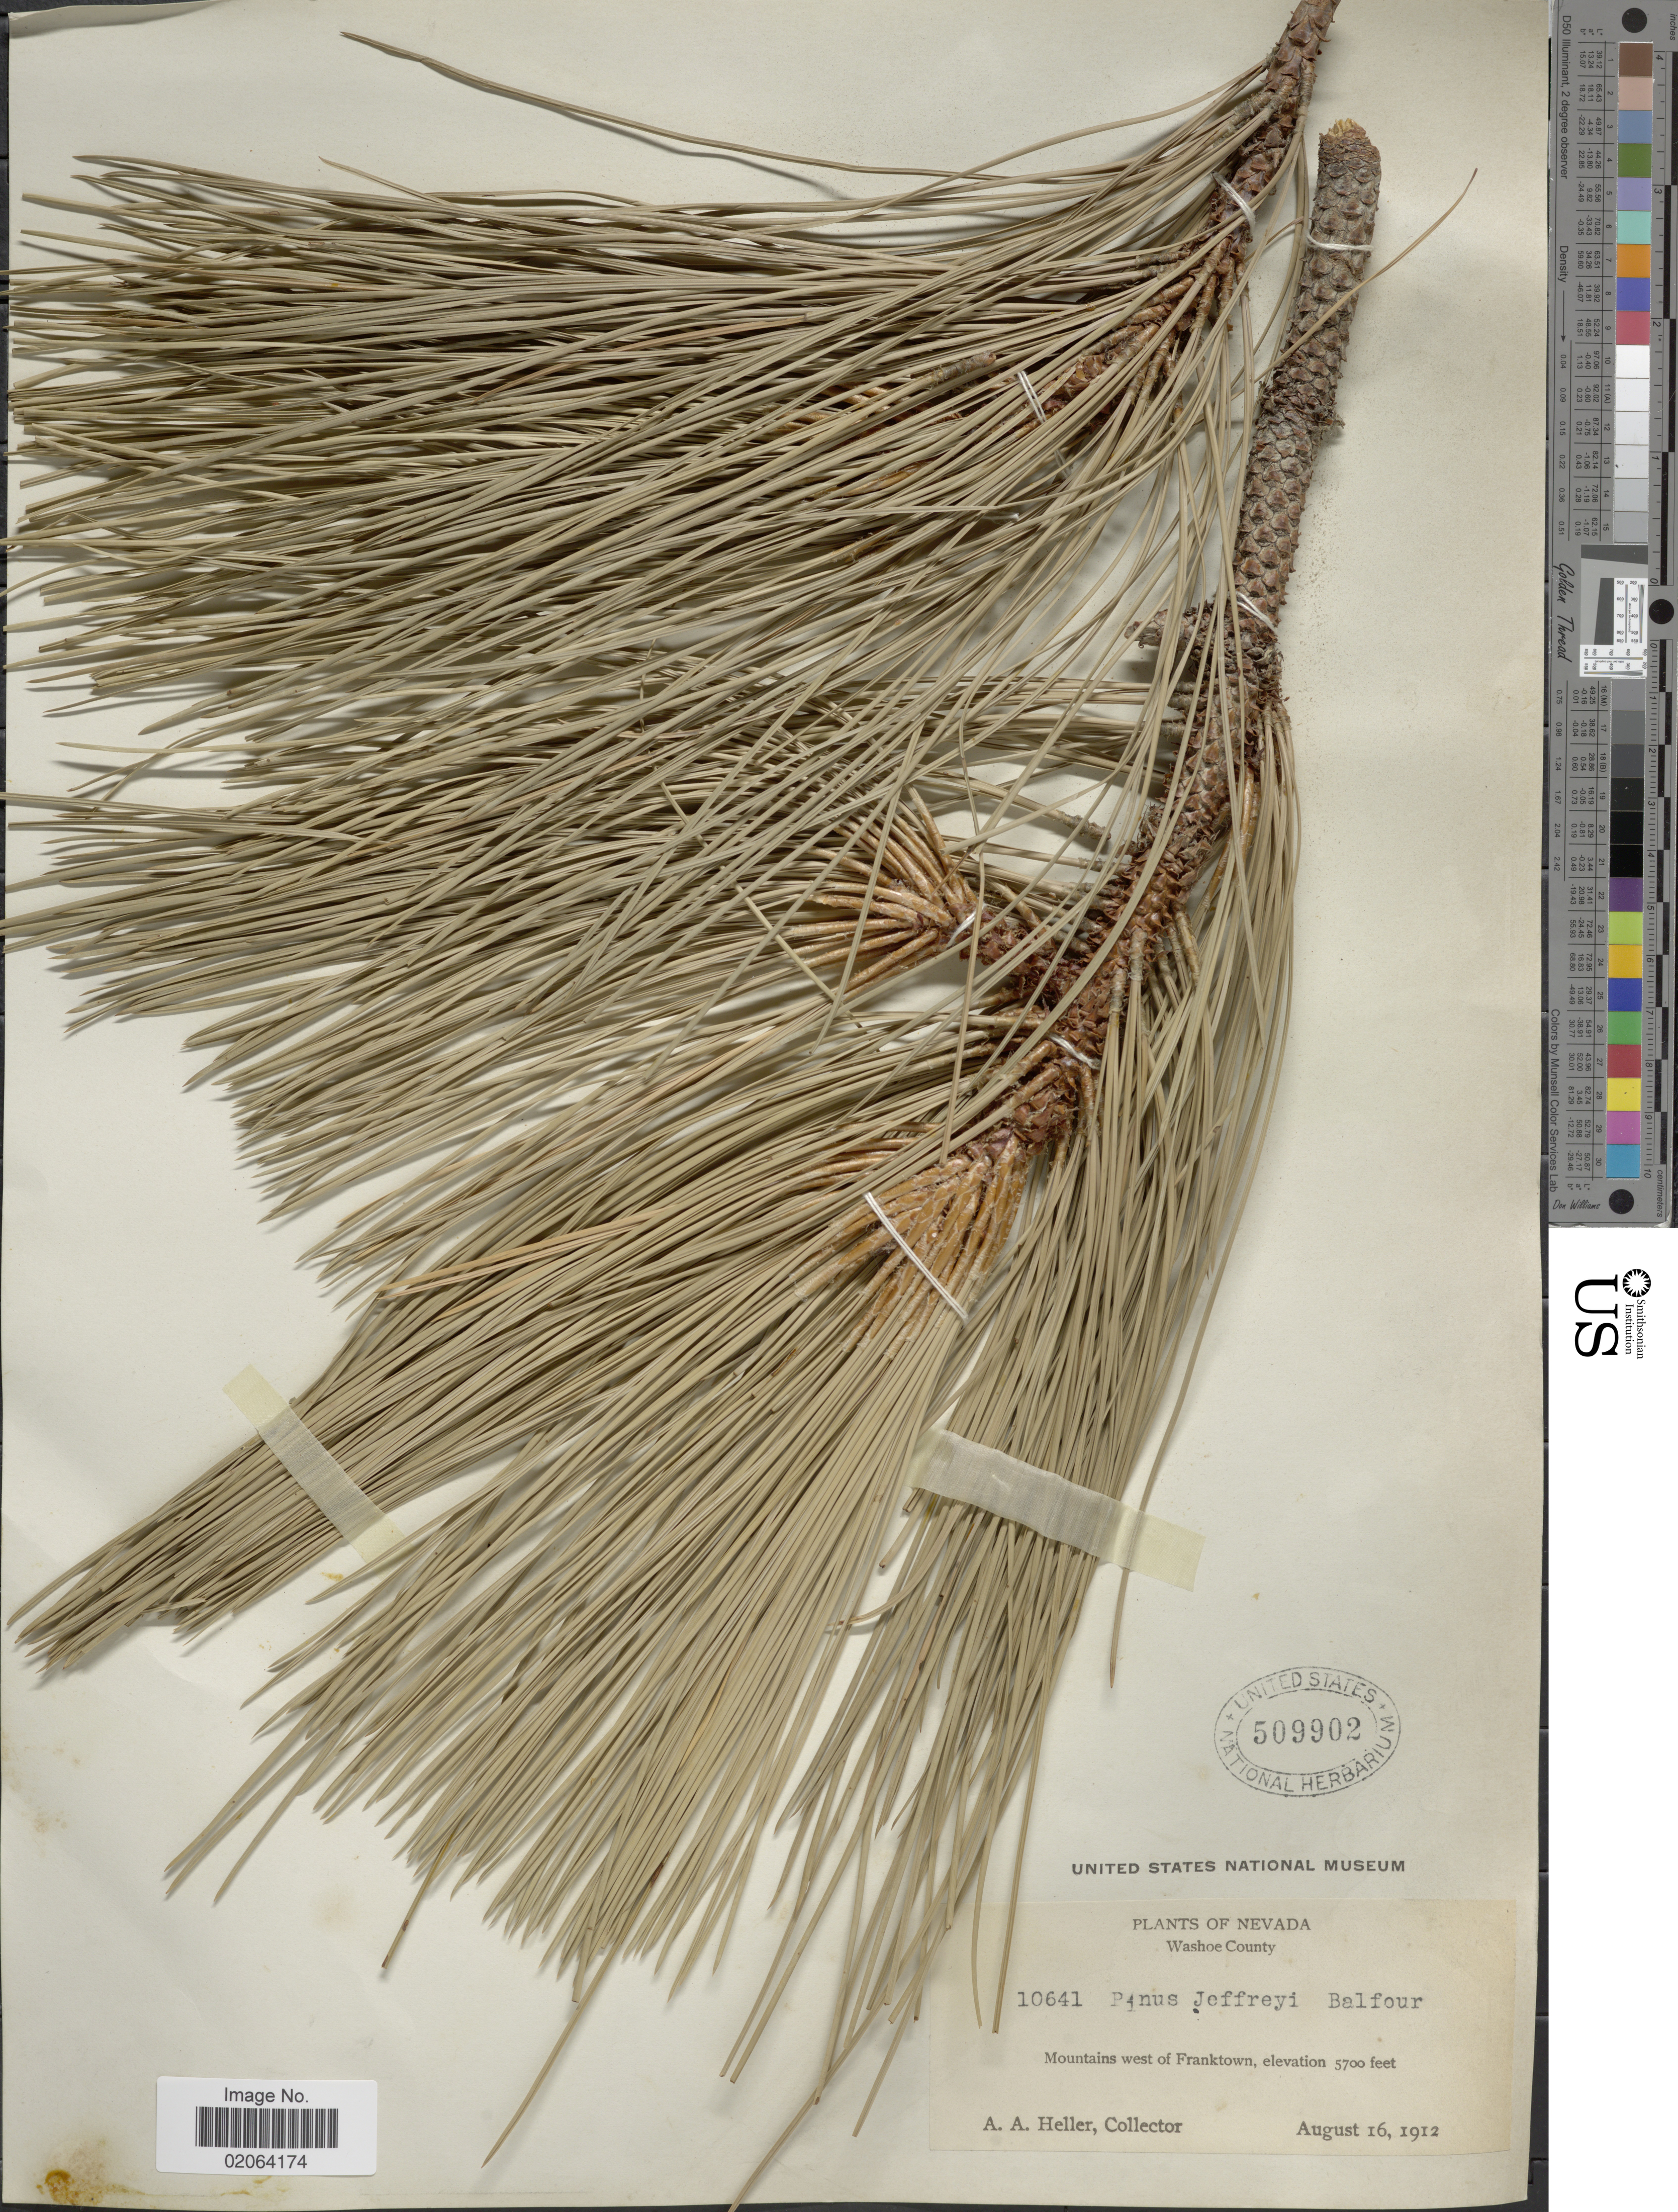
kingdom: Plantae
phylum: Tracheophyta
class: Pinopsida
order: Pinales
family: Pinaceae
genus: Pinus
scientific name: Pinus jeffreyi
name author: Balf.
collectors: A. A. Heller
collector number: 10641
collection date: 1912-08-16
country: United States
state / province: Nevada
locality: Washoe County. Mountains west of Franktown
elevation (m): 1737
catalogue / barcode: US 509902